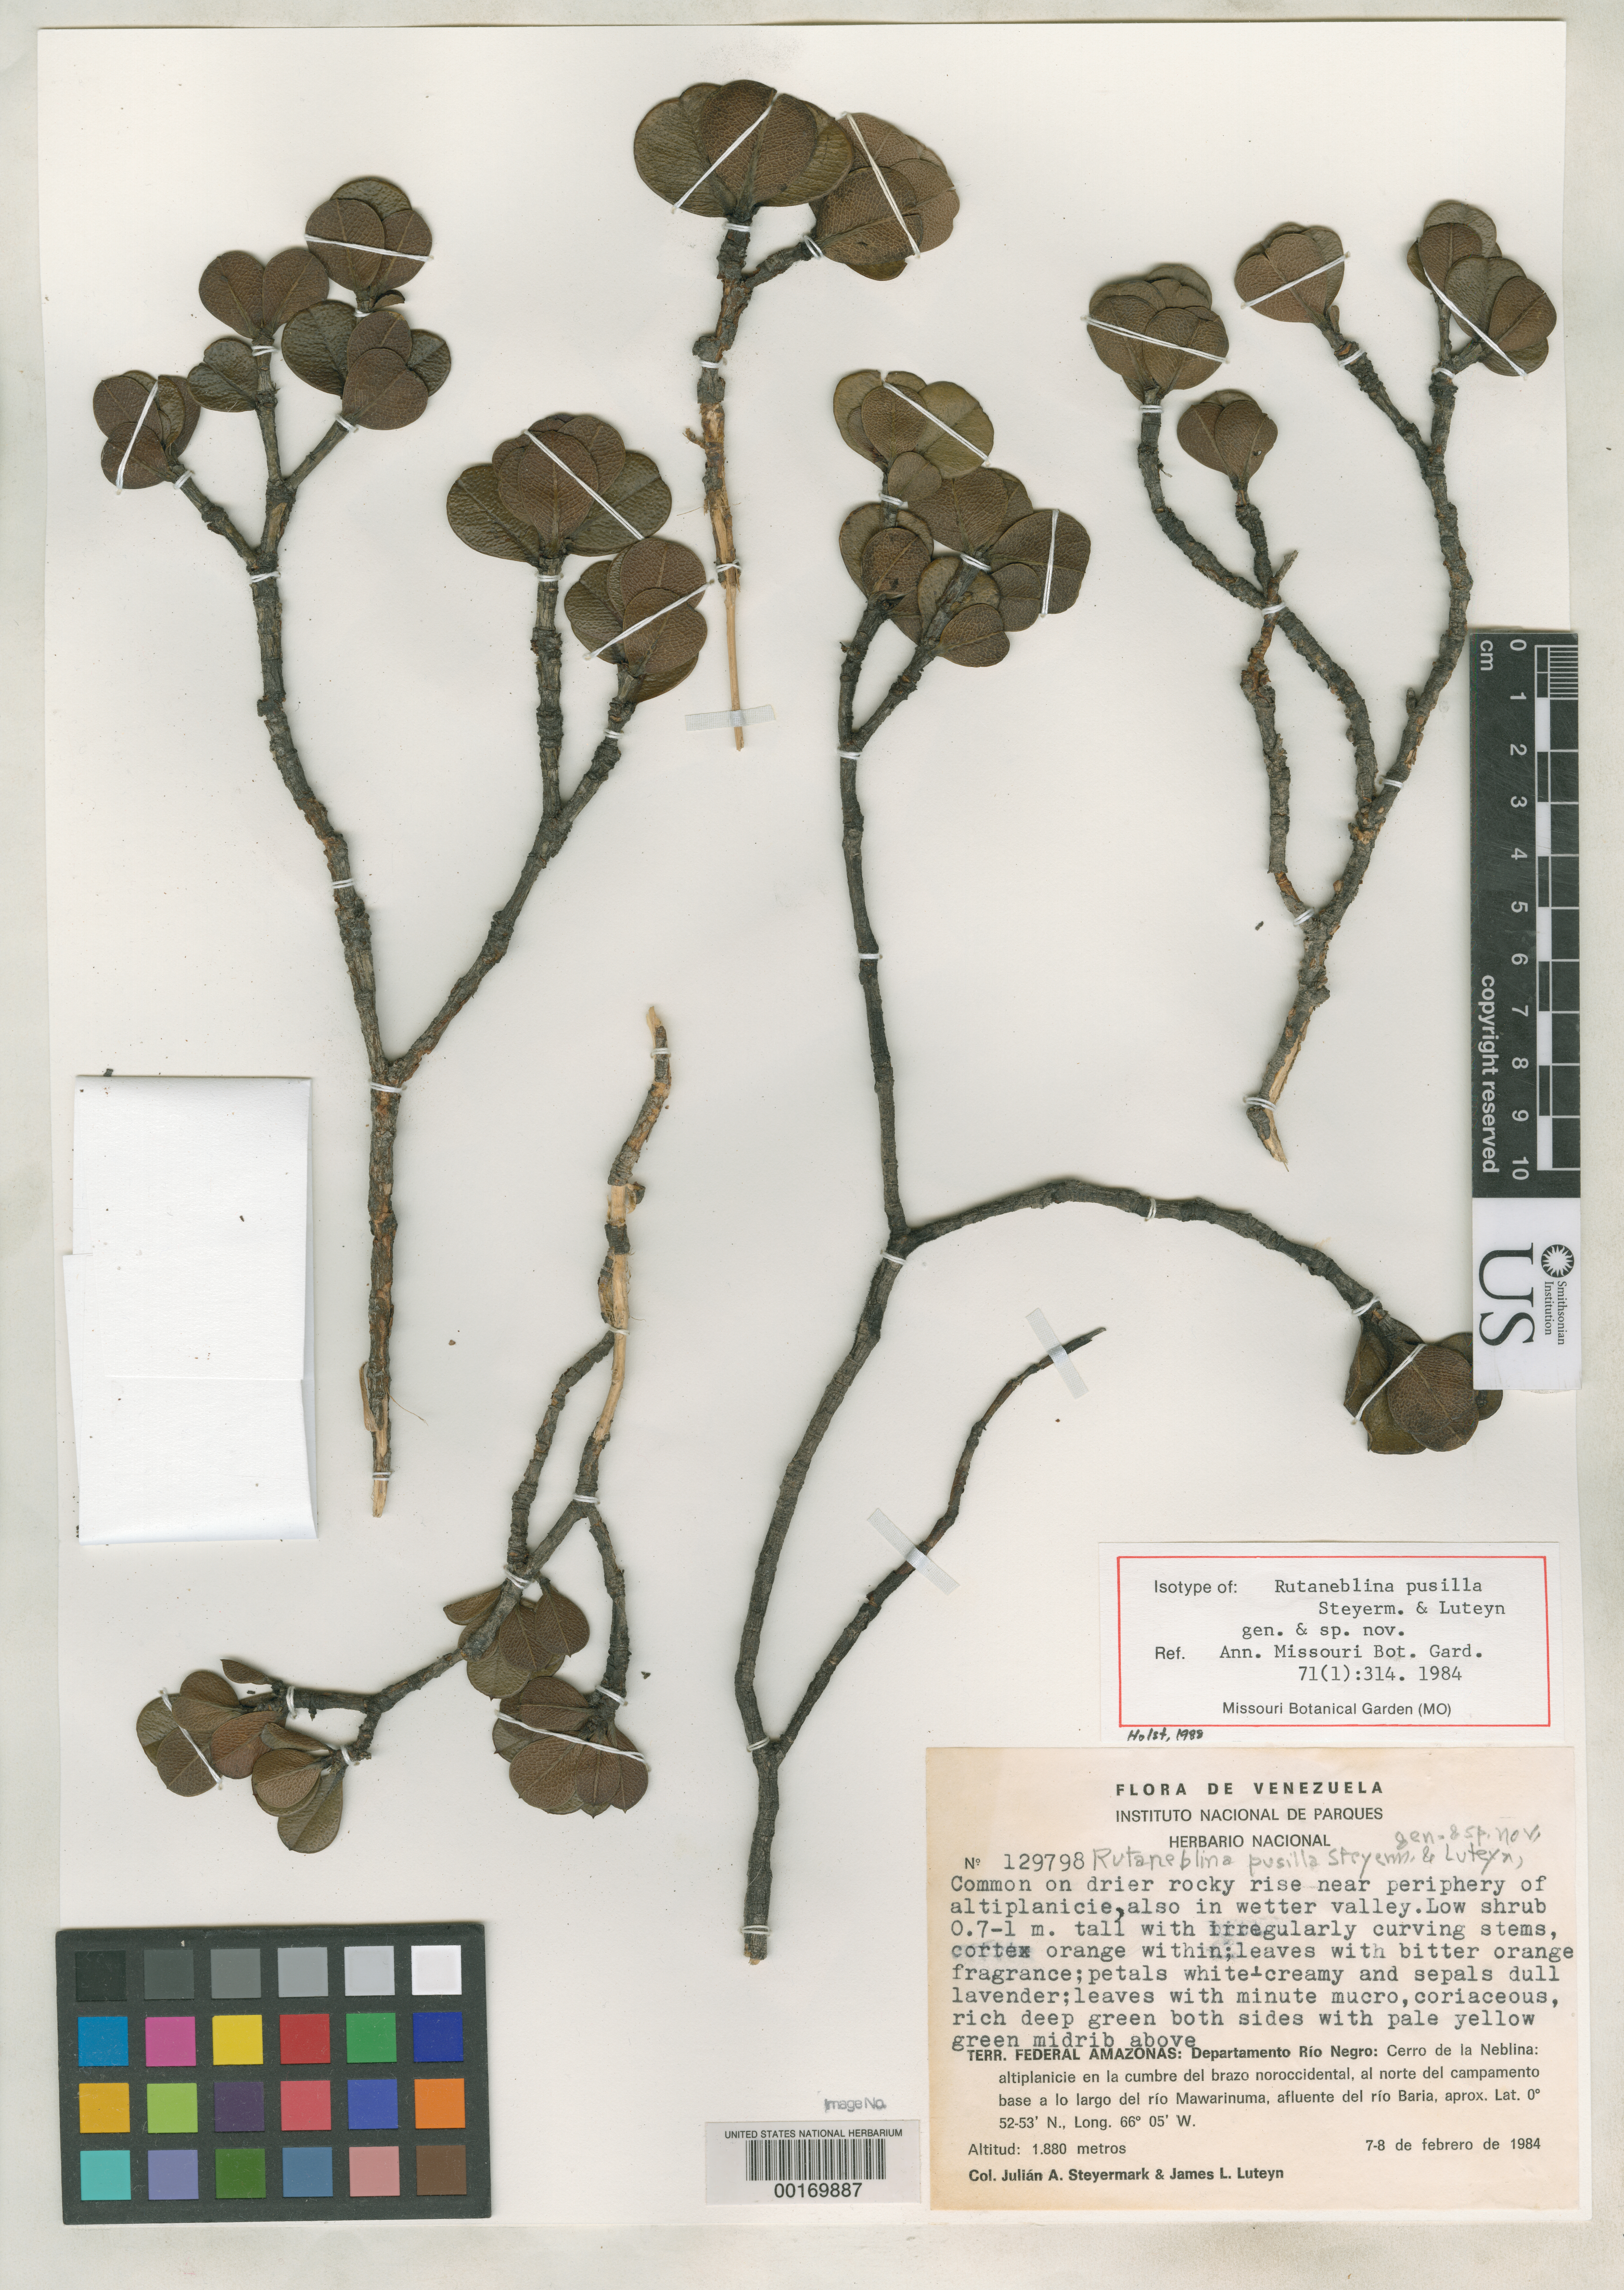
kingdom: Plantae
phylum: Tracheophyta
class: Magnoliopsida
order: Sapindales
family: Rutaceae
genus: Rutaneblina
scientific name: Rutaneblina pusilla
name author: Steyerm. & Luteyn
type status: Isotype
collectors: J. Steyermark & J. L. Luteyn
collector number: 129798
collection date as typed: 07 Feb 1984 to 08 Feb 1984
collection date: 1984-02-07/1984-02-08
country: Venezuela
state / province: Amazonas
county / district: Rio Negro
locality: Cerro de La Neblina, plateau in summit of NW branch, N base of camp along Rio Mawarinuma, tributary of Rio Baria.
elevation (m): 1880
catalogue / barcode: US 3170291